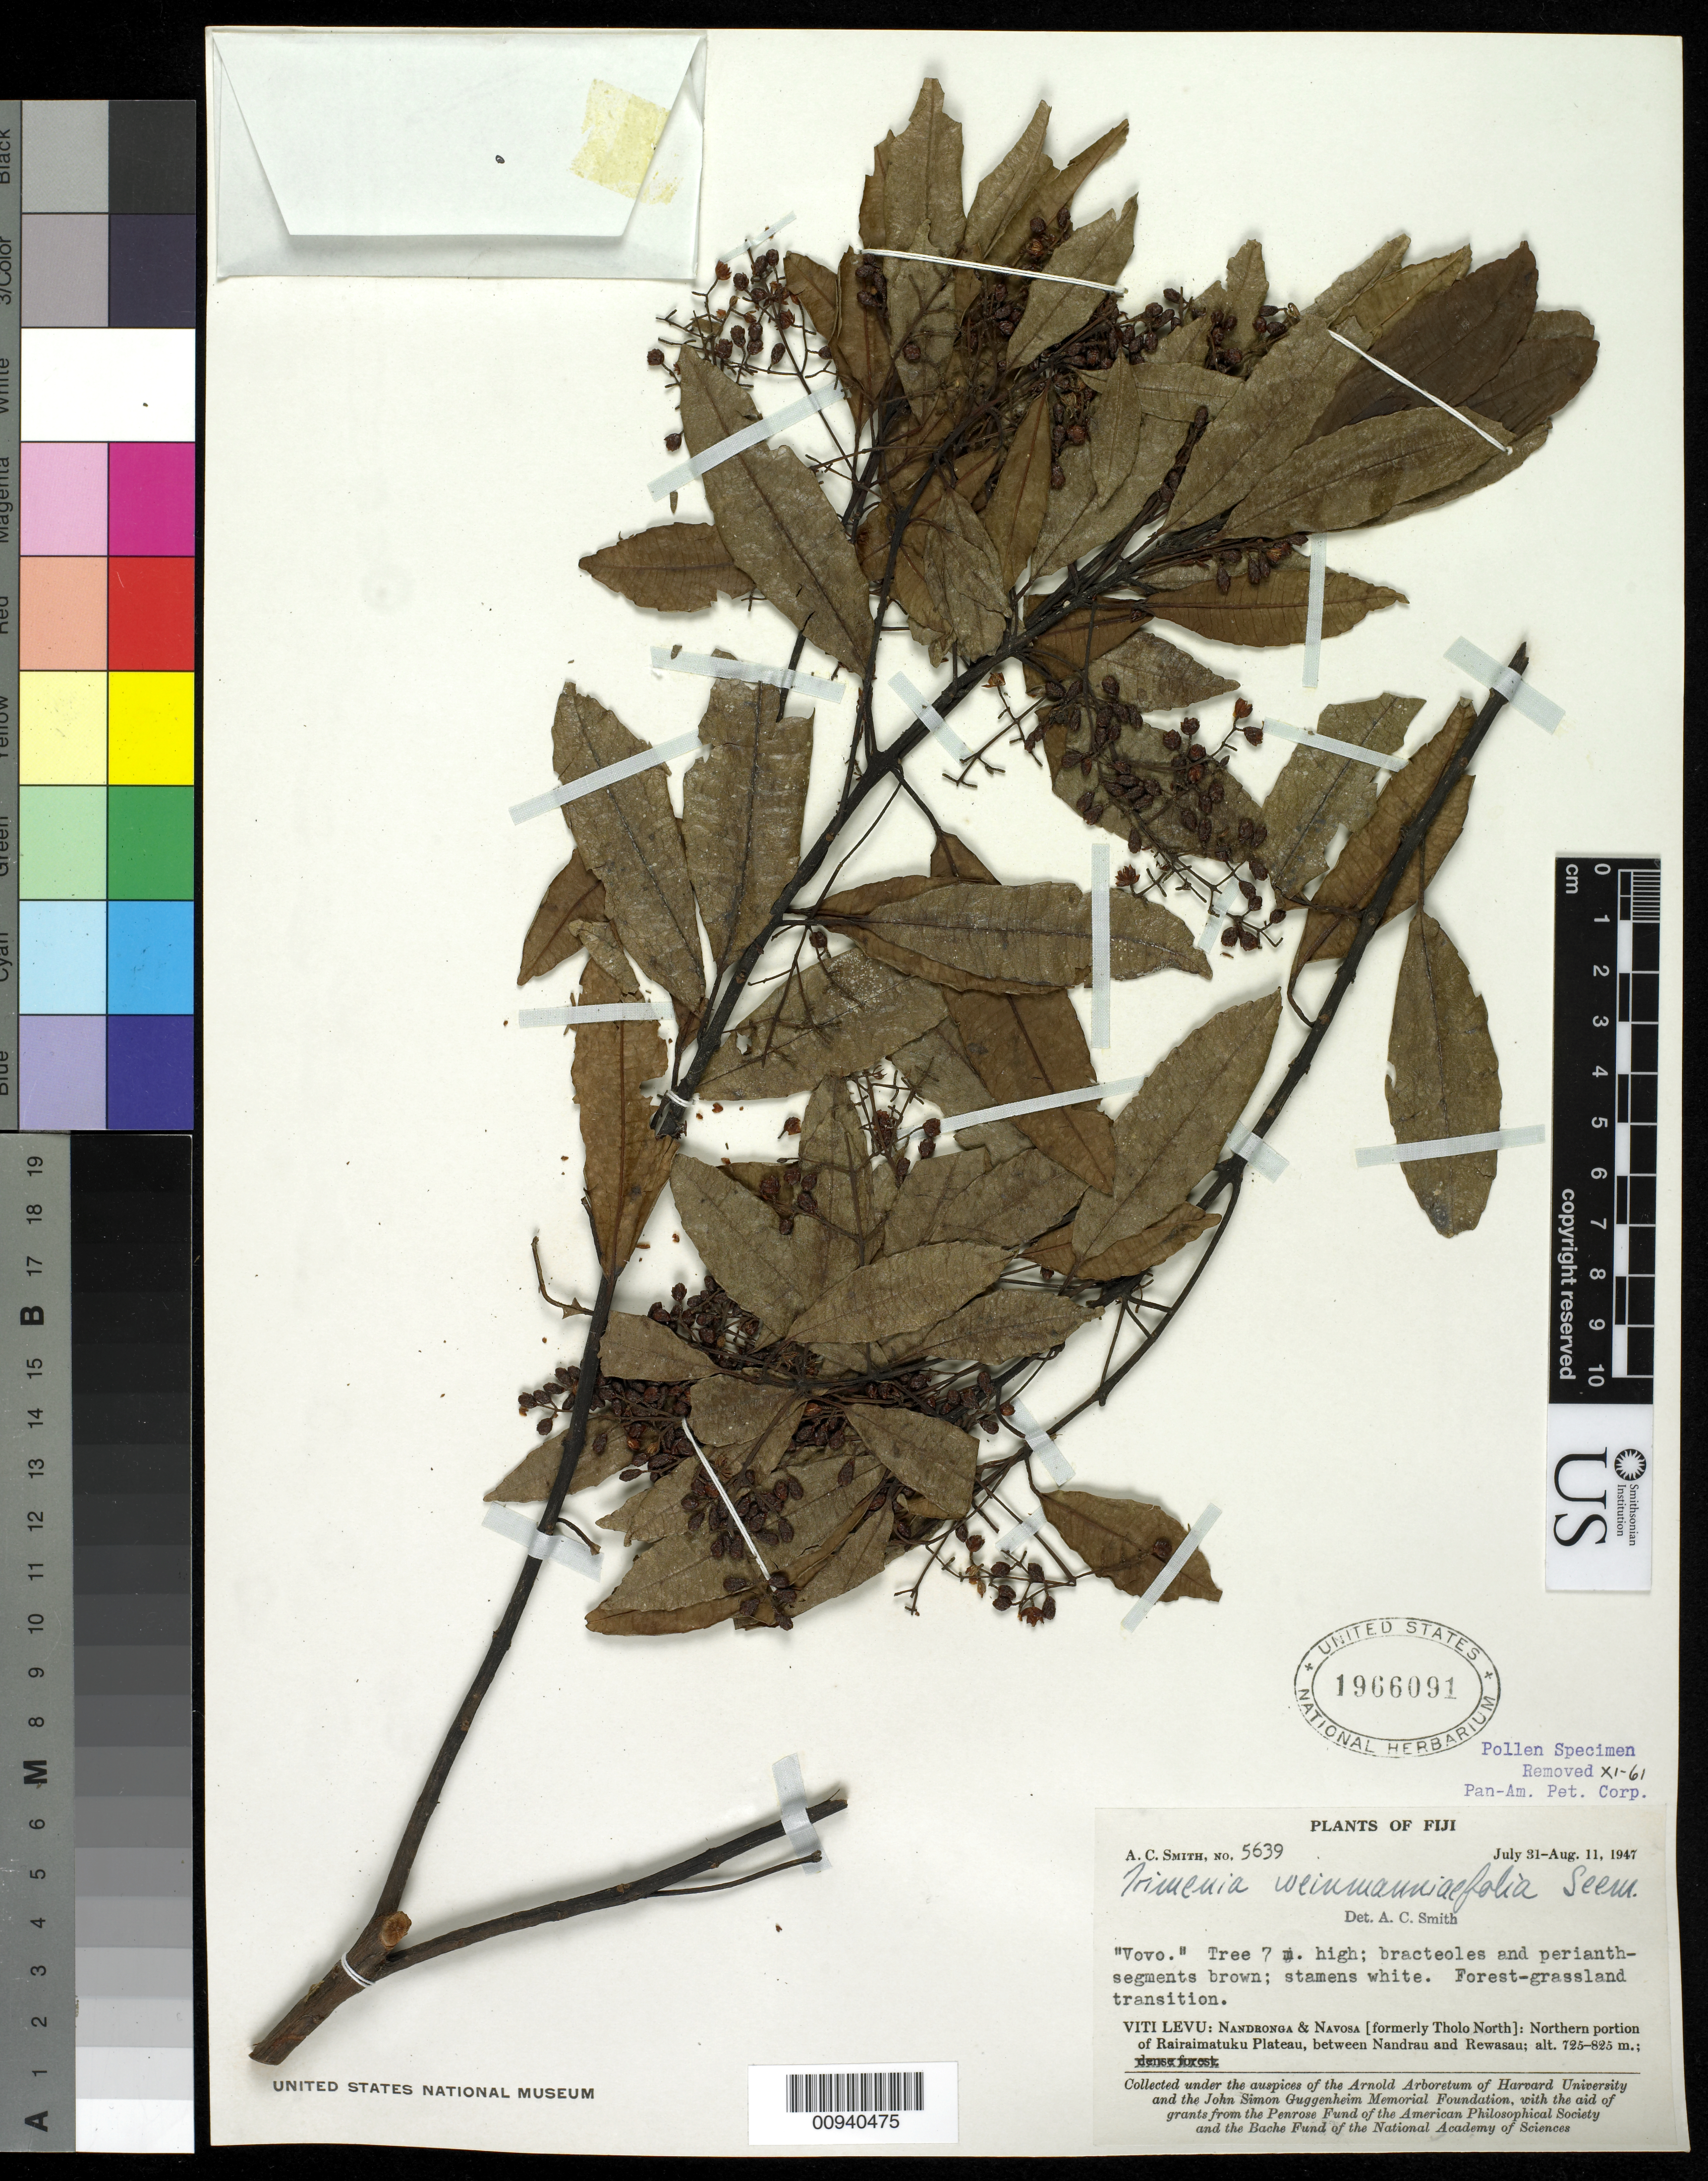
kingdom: Plantae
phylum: Tracheophyta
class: Magnoliopsida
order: Austrobaileyales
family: Trimeniaceae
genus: Trimenia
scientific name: Trimenia weinmanniifolia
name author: Seem.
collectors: C. A. Smith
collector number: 5639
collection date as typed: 31 Jul 1947 to 11 Aug 1947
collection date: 1947-07-31/1947-08-11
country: Fiji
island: Viti Levu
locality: Nandronga & Navosa (formerly Tholo North): Northern portion of Rairaimatuku Plateau, between Nandrau and Rewasau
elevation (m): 725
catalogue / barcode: US 1966091